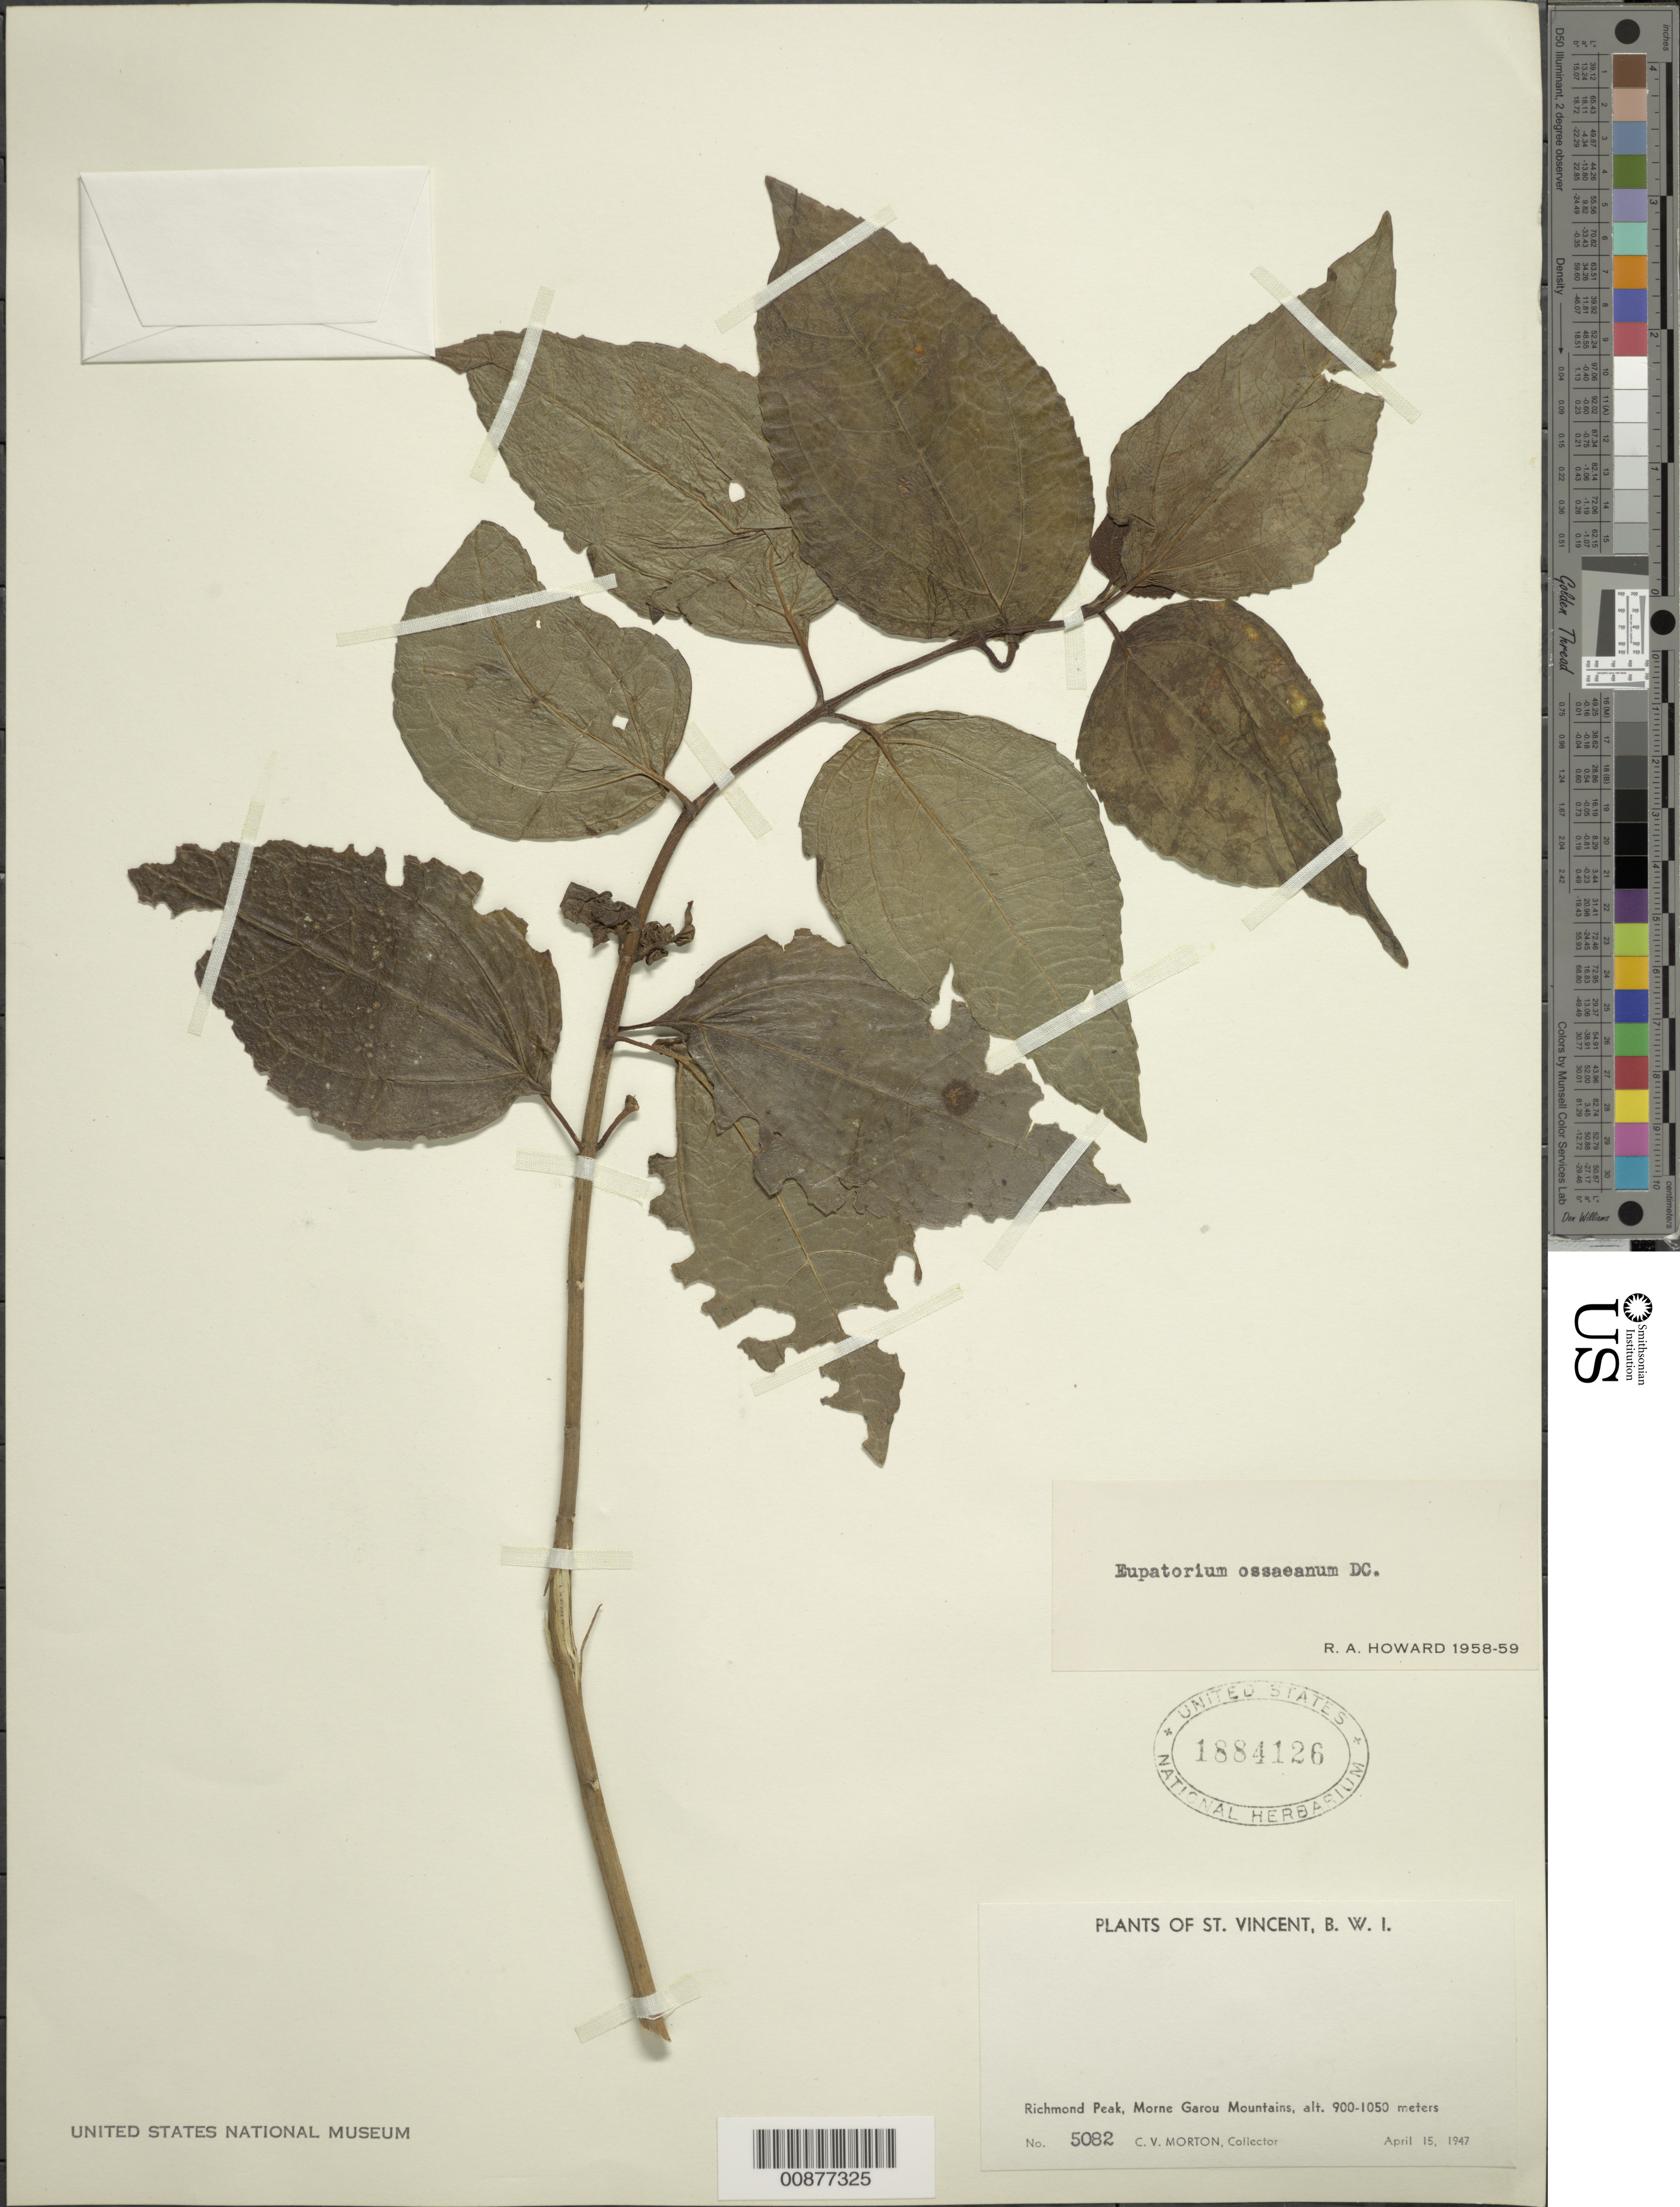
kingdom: Plantae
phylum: Tracheophyta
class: Magnoliopsida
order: Asterales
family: Asteraceae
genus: Chromolaena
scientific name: Chromolaena ossaeana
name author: (DC.) R.M. King & H. Rob.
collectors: C. V. Morton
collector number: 5082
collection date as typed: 15 Apr 1947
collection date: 1947-04-15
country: St. Vincent - Grenadines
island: St. Vincent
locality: Richmond Peak, Morne Garou Mountains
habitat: Montane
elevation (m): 900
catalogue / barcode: US 1884126